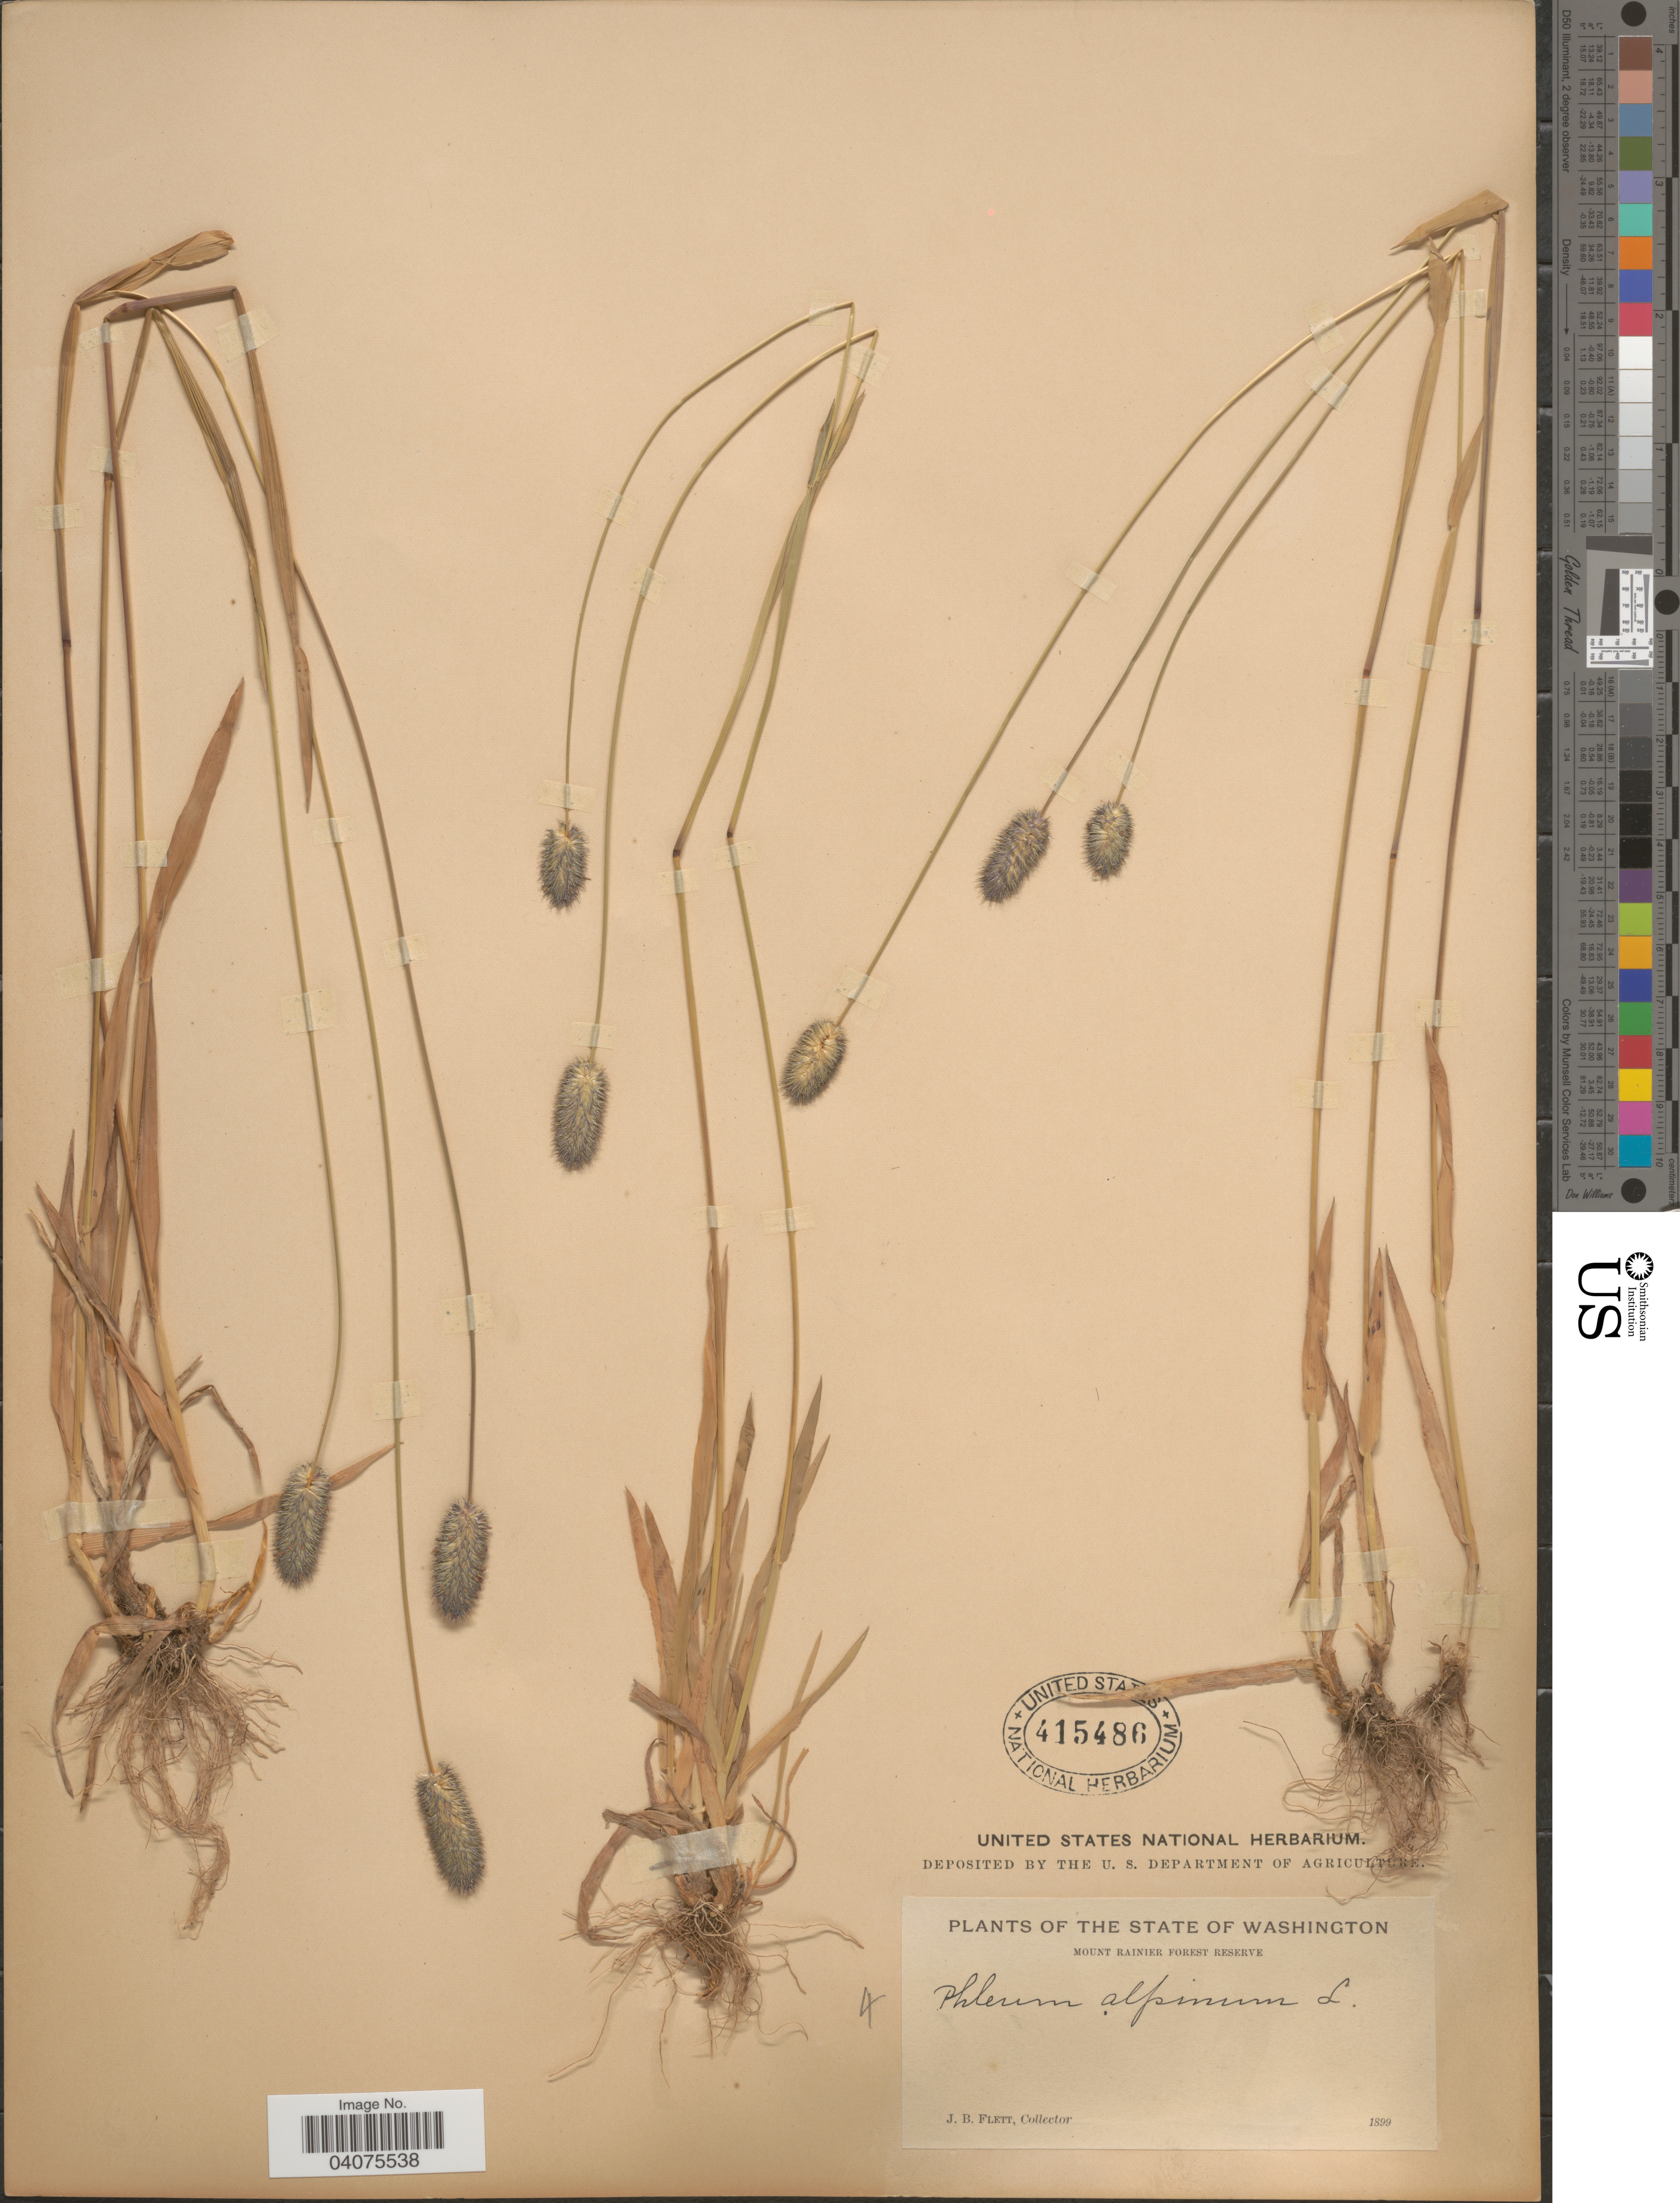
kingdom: Plantae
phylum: Tracheophyta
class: Liliopsida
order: Poales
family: Poaceae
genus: Phleum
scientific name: Phleum alpinum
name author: L.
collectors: J. Flett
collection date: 1899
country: United States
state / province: Washington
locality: Mount Rainier Forest Reserve.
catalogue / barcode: US 415486